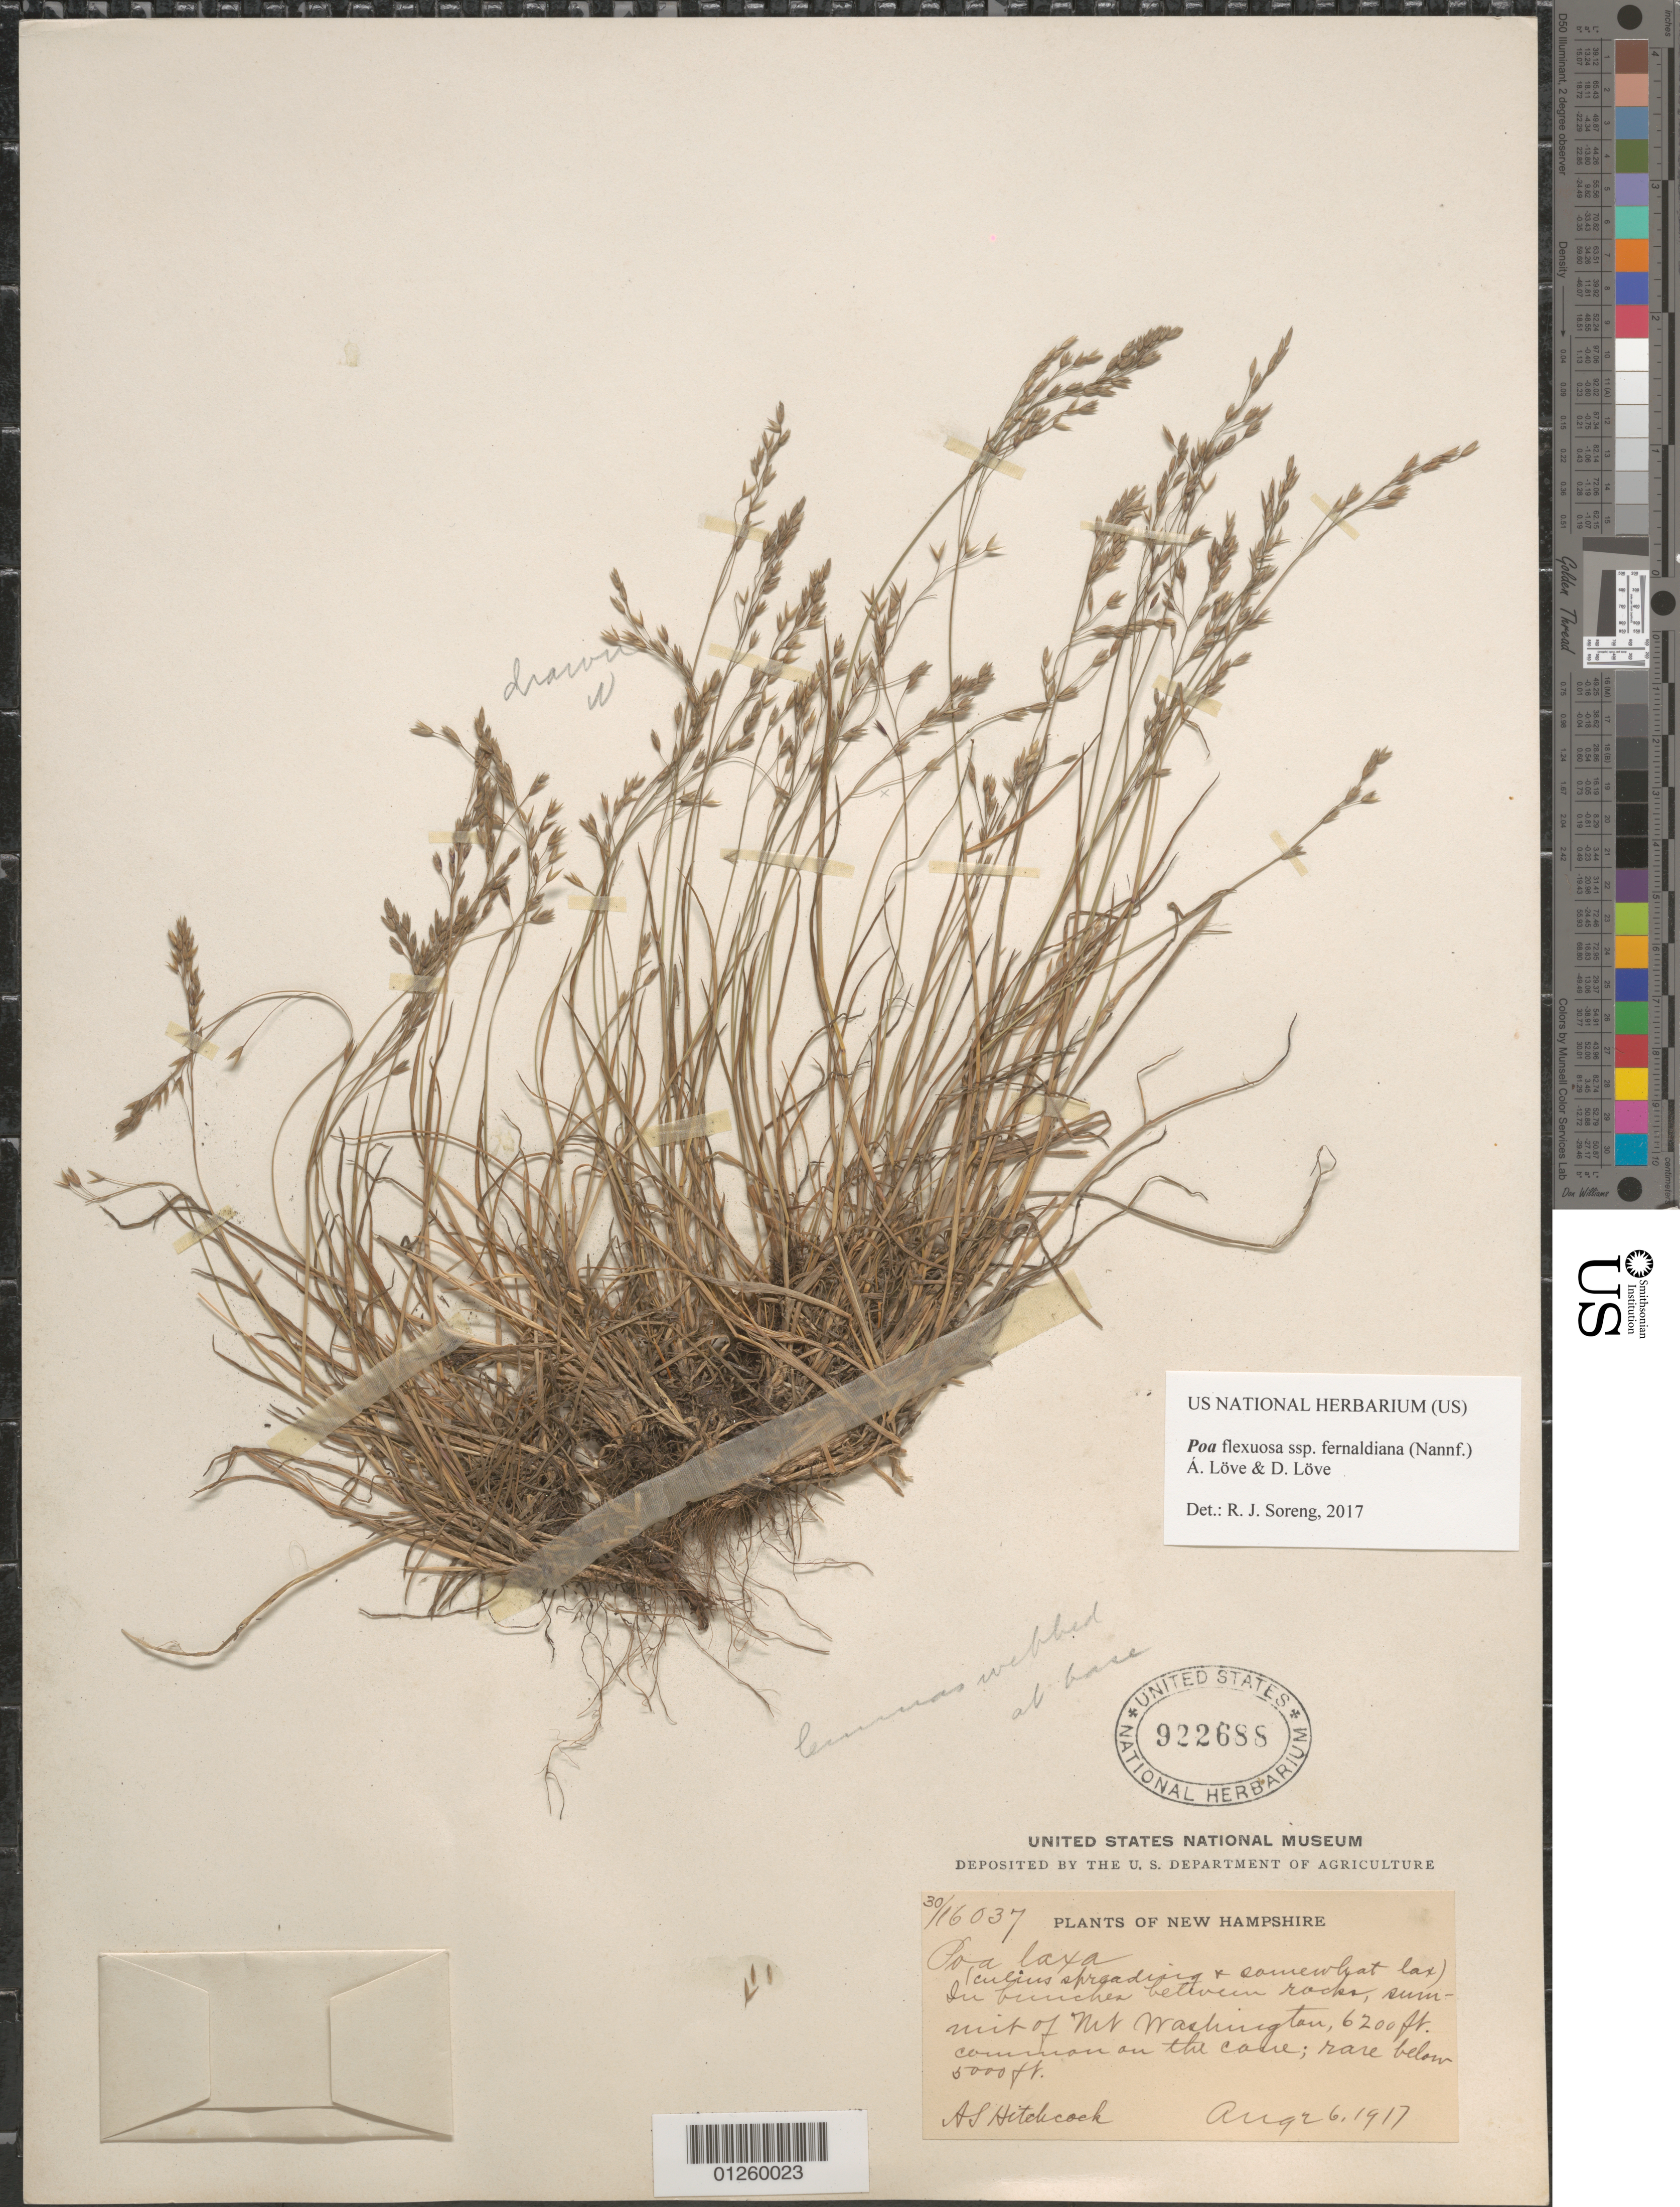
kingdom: Plantae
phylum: Tracheophyta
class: Liliopsida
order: Poales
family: Poaceae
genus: Poa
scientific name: Poa flexuosa Sm. subsp. fernaldiana (Nannf.) Á. Löve & D. Löve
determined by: Soreng, Robert J., Research Associate (BOT), Smithsonian Institution - National Museum of Natural History (UNITED STATES)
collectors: A. S. Hitchcock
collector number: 16037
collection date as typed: Aug 26, 1917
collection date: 1917-08-26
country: United States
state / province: New Hampshire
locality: Summit of Mt. Washington,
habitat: In bunches between rocks.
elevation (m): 1890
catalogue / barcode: US 922688